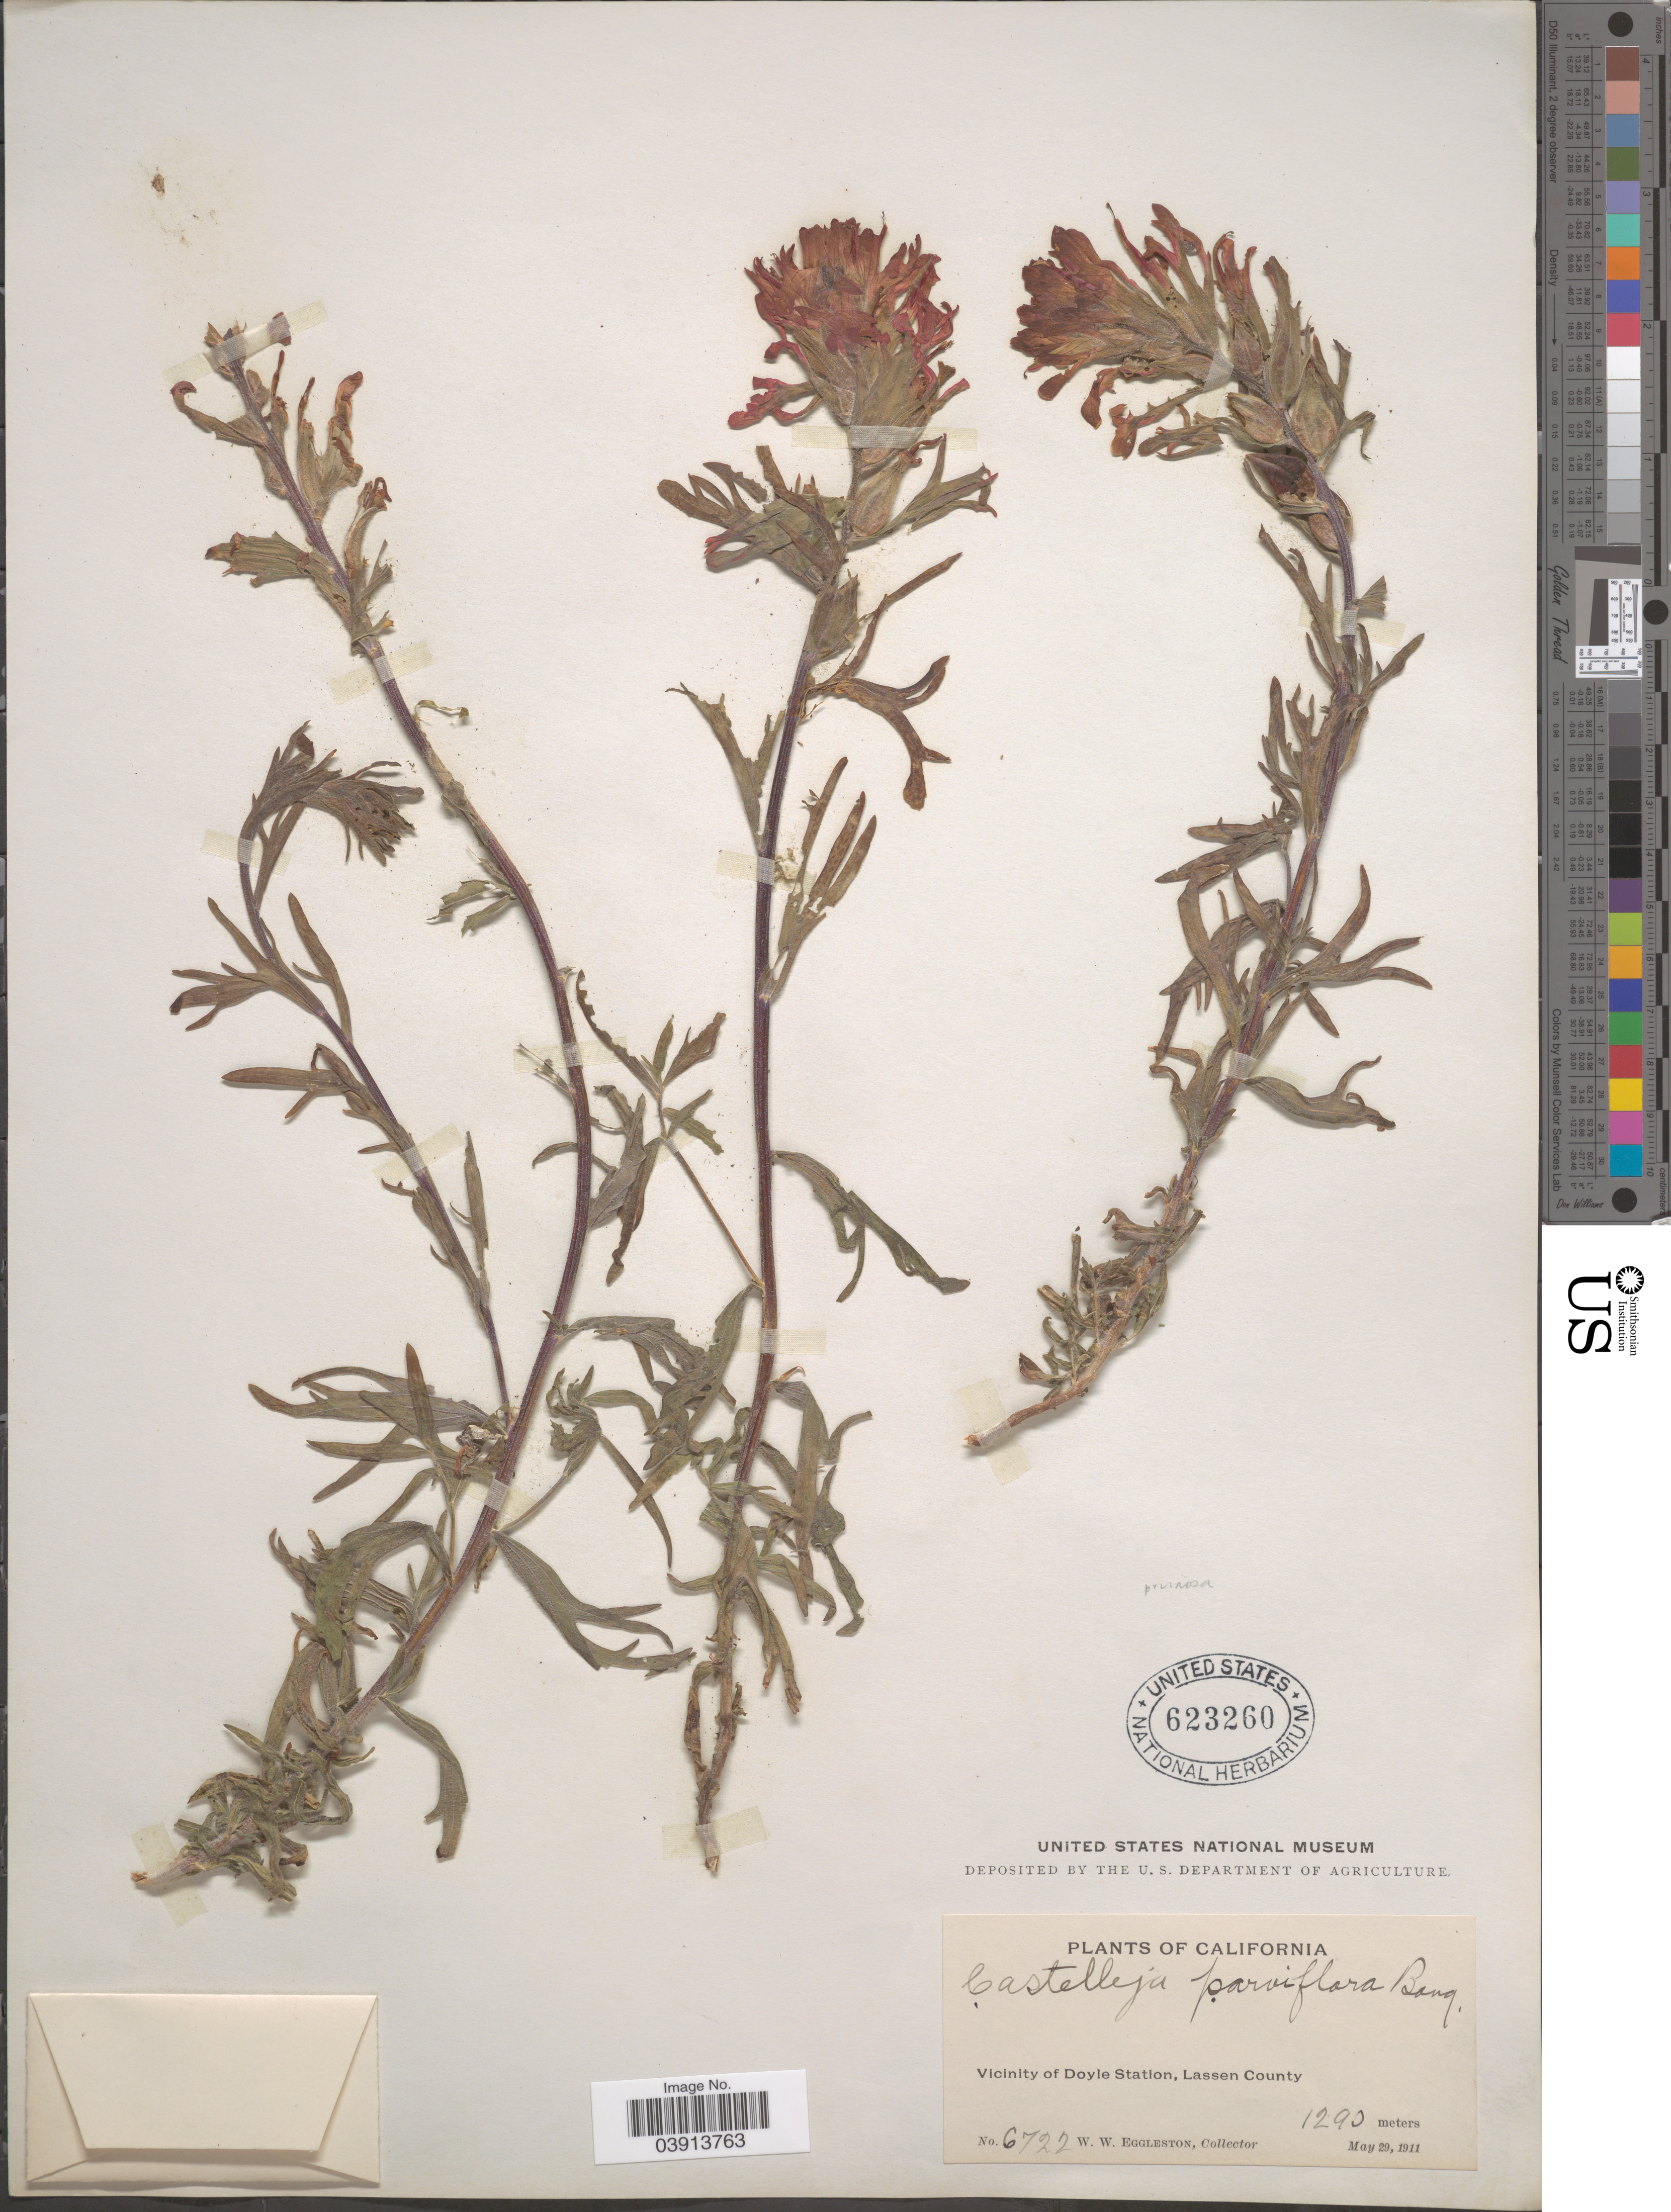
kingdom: Plantae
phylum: Tracheophyta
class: Magnoliopsida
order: Lamiales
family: Orobanchaceae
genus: Castilleja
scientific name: Castilleja pruinosa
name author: Fernald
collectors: W. W. Eggleston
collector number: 6722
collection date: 1911-05-29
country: United States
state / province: California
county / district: Lassen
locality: Vicinity of Doyle Station, Lassen County.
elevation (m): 1290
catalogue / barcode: US 623260